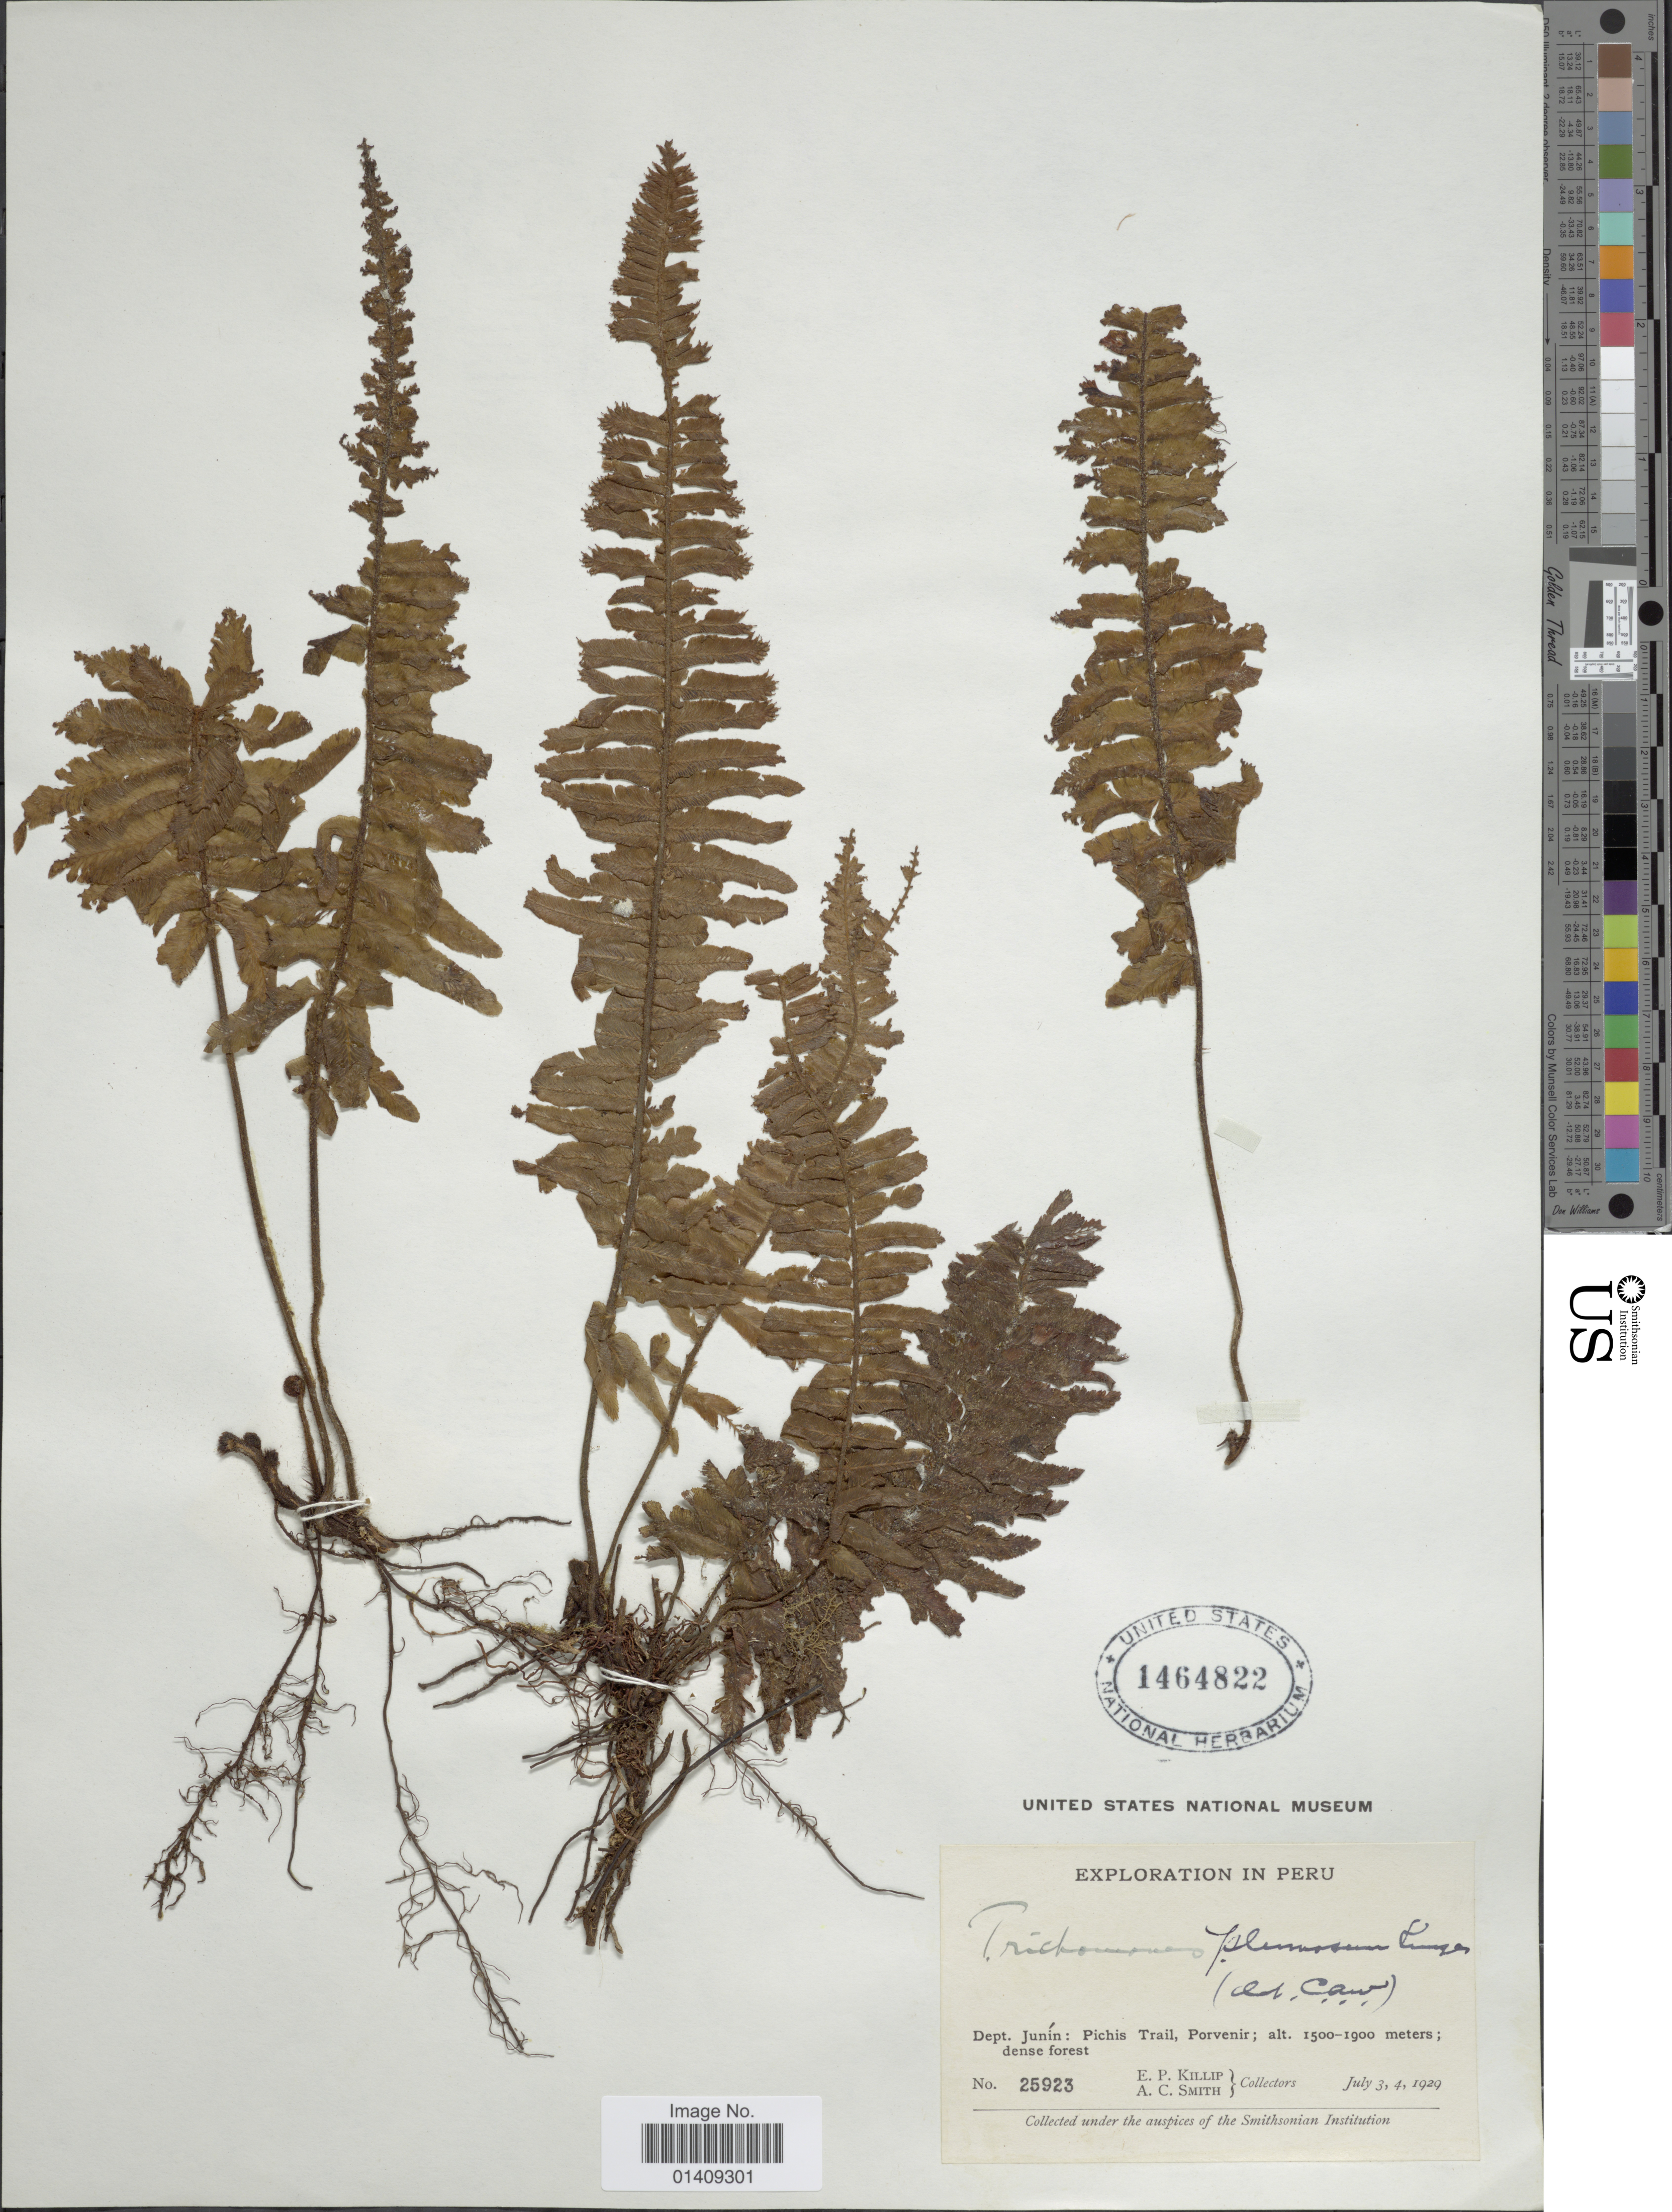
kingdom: Plantae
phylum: Tracheophyta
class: Polypodiopsida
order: Hymenophyllales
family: Hymenophyllaceae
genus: Trichomanes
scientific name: Trichomanes plumosum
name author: Kunze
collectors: E. P. Killip & A. C. Smith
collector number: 25923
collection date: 1929-07-03/1949-07-04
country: Peru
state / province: Junín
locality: Dept. Junin: Pichis Trail, Porvenir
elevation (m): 1500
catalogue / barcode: US 1464822